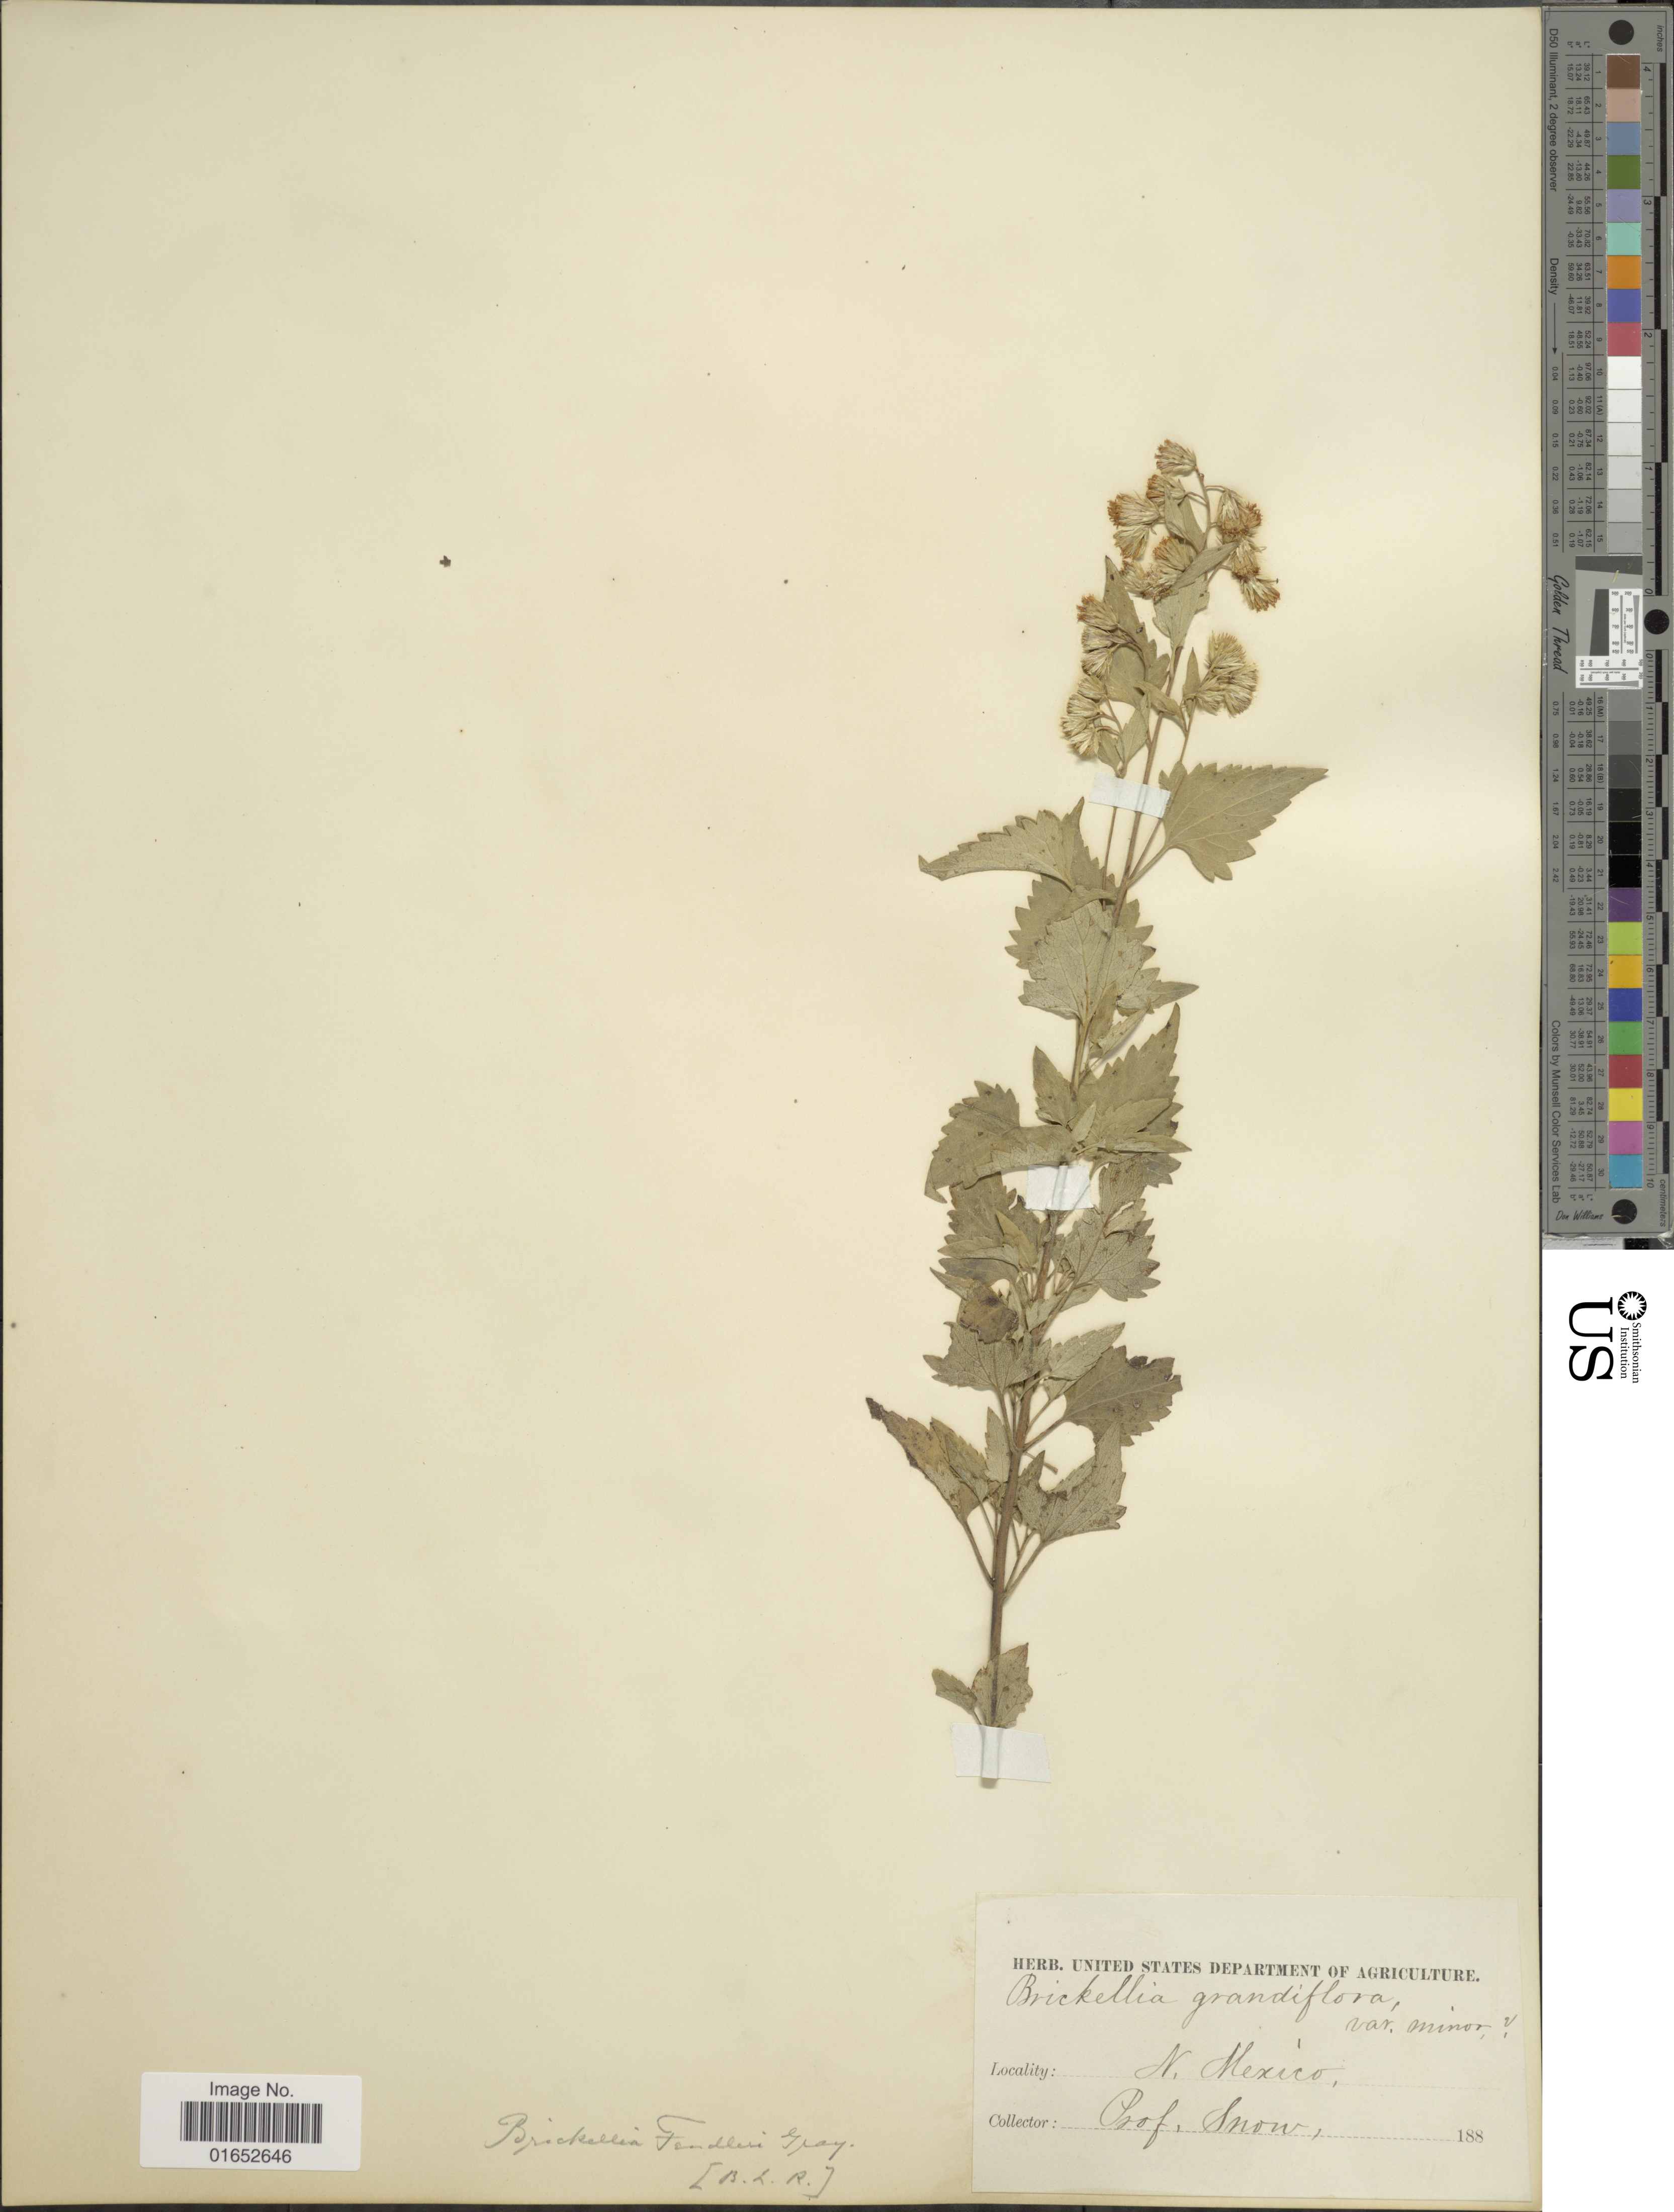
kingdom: Plantae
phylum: Tracheophyta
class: Magnoliopsida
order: Asterales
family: Asteraceae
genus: Brickelliastrum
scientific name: Brickelliastrum fendleri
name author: (A. Gray) R.M. King & H. Rob.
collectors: Snow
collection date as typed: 188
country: United States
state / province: New Mexico